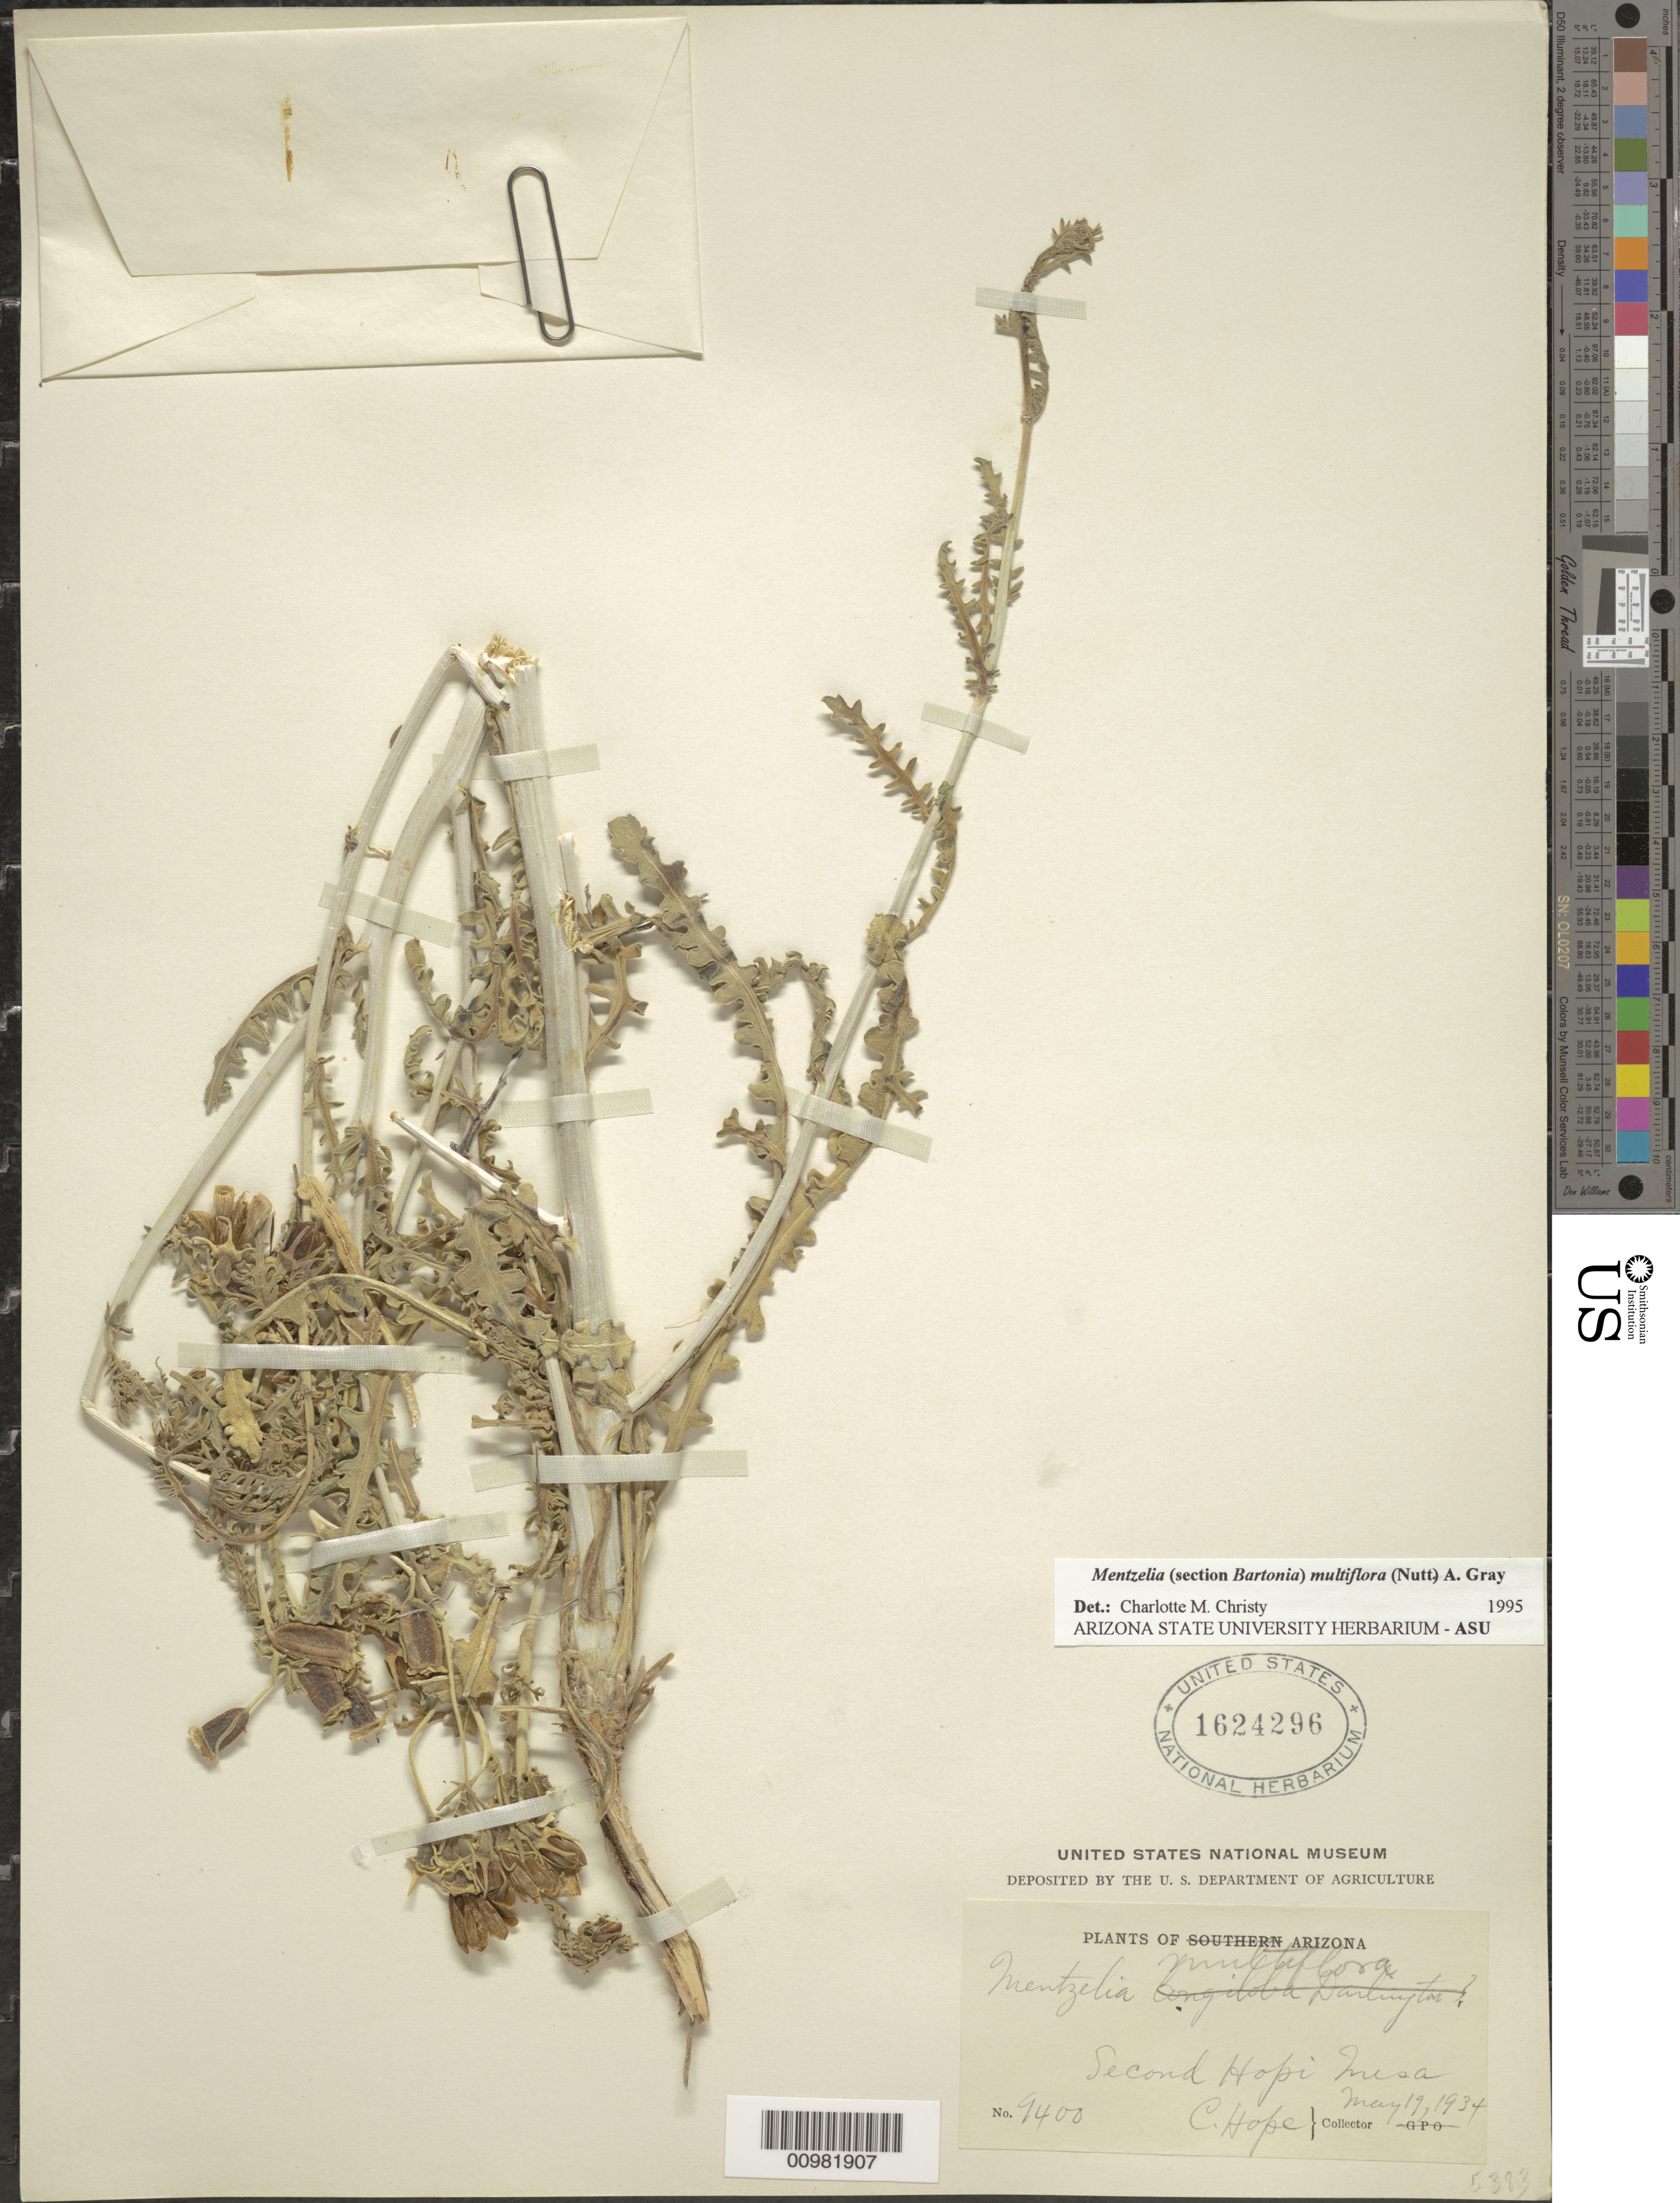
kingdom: Plantae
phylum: Tracheophyta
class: Magnoliopsida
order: Cornales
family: Loasaceae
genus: Mentzelia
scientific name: Mentzelia multiflora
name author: (Nutt.) A. Gray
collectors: M. O. Hope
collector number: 9400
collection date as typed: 19 May 1934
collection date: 1934-05-19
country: United States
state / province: Arizona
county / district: Navajo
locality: Second Hopi Mesa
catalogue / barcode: US 1624296